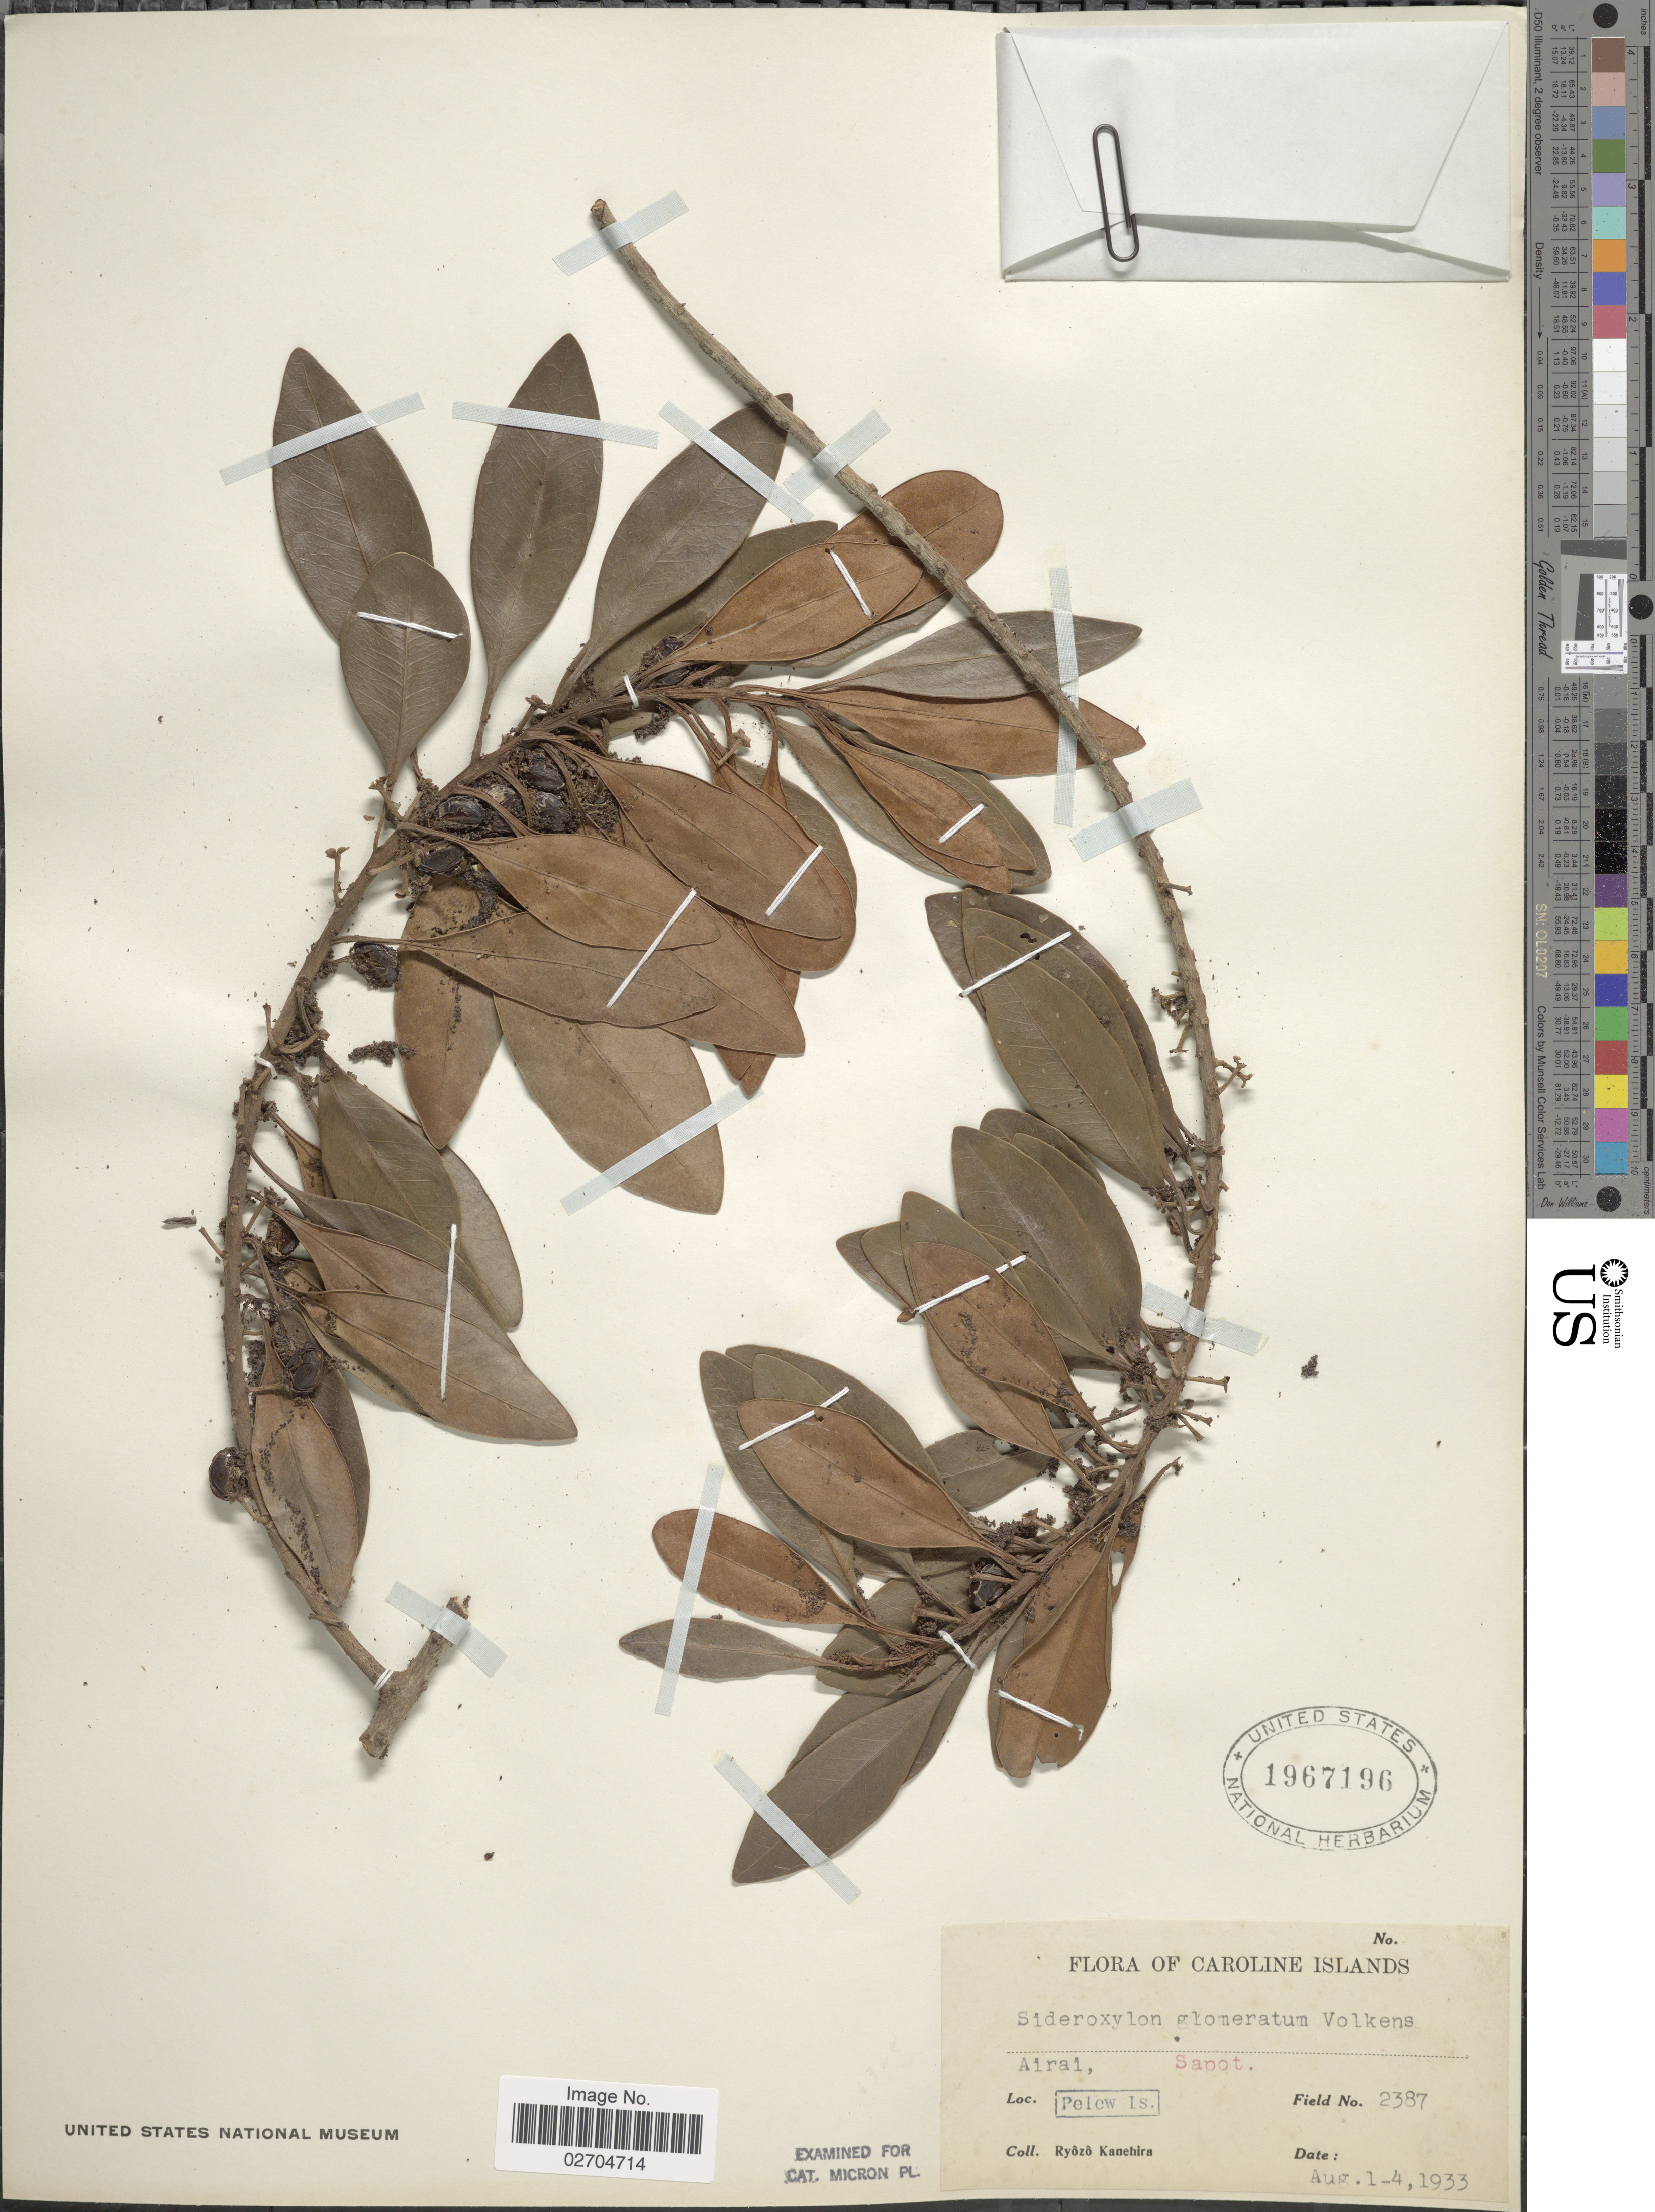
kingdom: Plantae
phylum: Tracheophyta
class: Magnoliopsida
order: Ericales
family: Sapotaceae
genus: Planchonella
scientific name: Planchonella obovata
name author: (R. Br.) Pierre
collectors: R. Kanehira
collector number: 2387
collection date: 1933-08-01/1933-08-04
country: Palau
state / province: Airai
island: Beliliou [Peleliu]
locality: Caroline Islands. Airai, Sapot Pelew Is.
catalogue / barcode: US 1967196